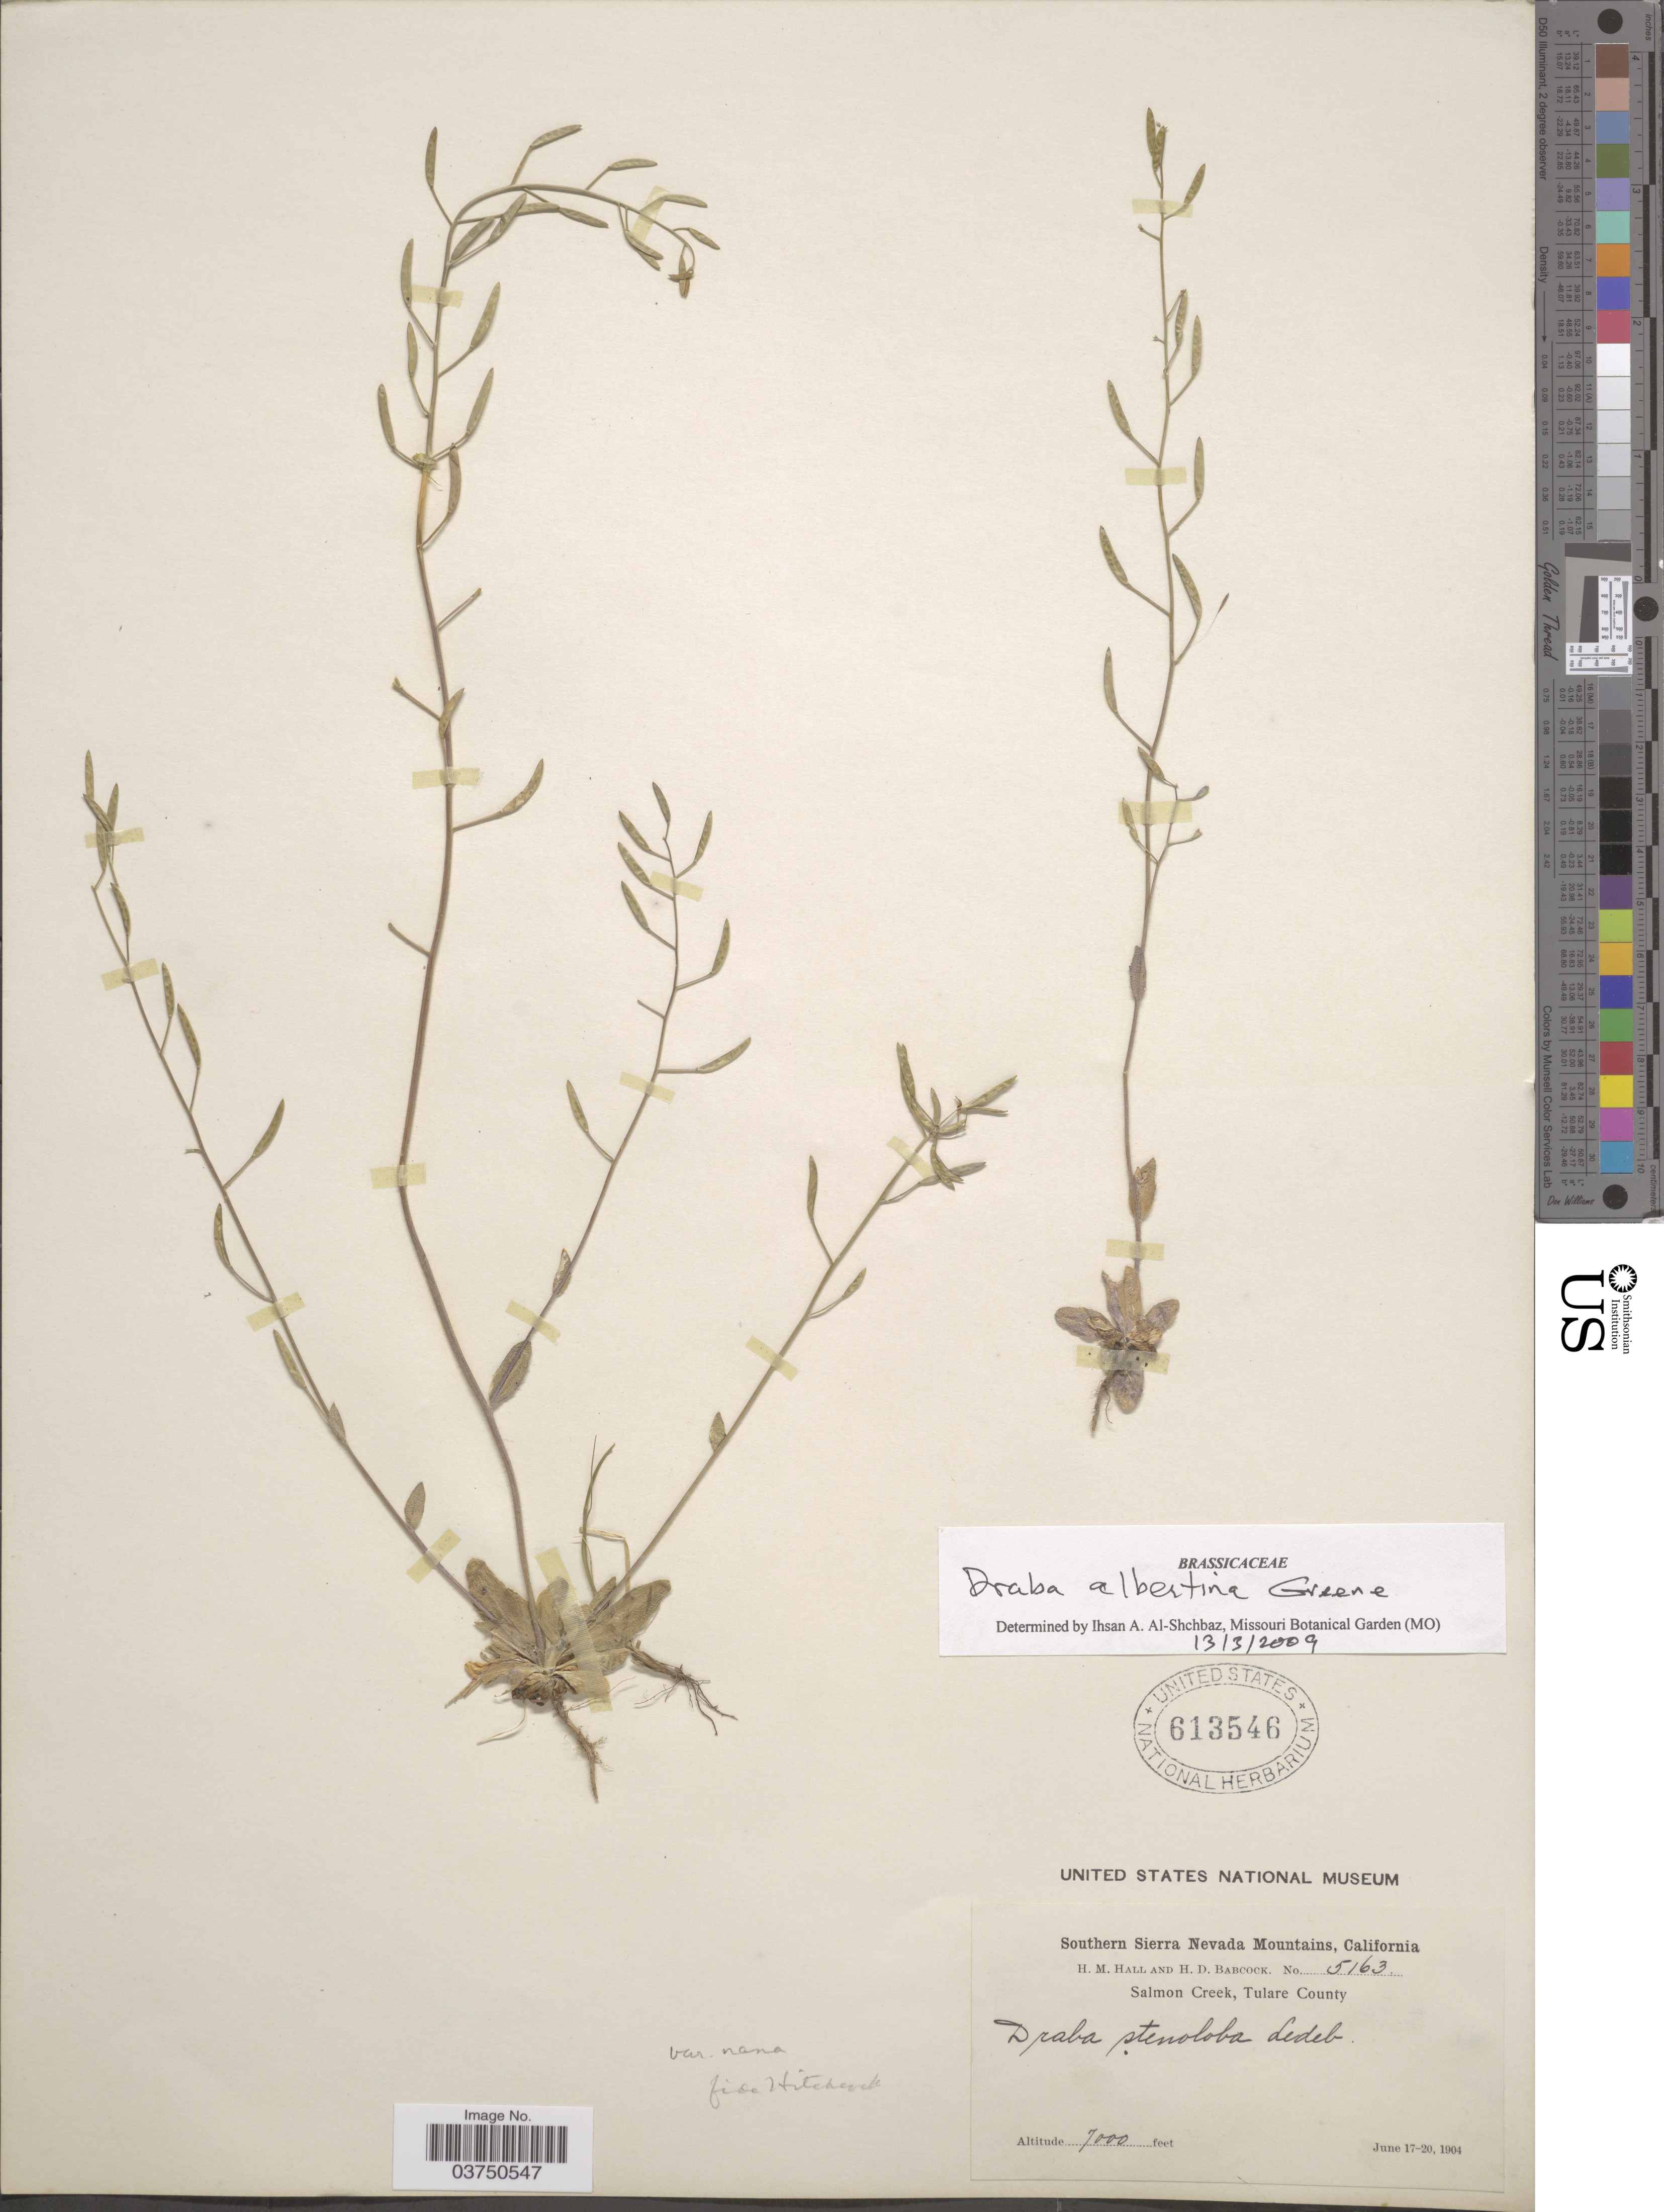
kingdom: Plantae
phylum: Tracheophyta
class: Magnoliopsida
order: Brassicales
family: Brassicaceae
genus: Draba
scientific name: Draba albertina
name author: Greene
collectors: H. M. Hall & H. Babcock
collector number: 5163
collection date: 1904-06-17/1904-06-20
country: United States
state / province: California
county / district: Tulare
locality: Southern Sierra Nevada Mountains. Salmon Creek, Tulare County.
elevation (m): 2134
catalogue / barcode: US 613546